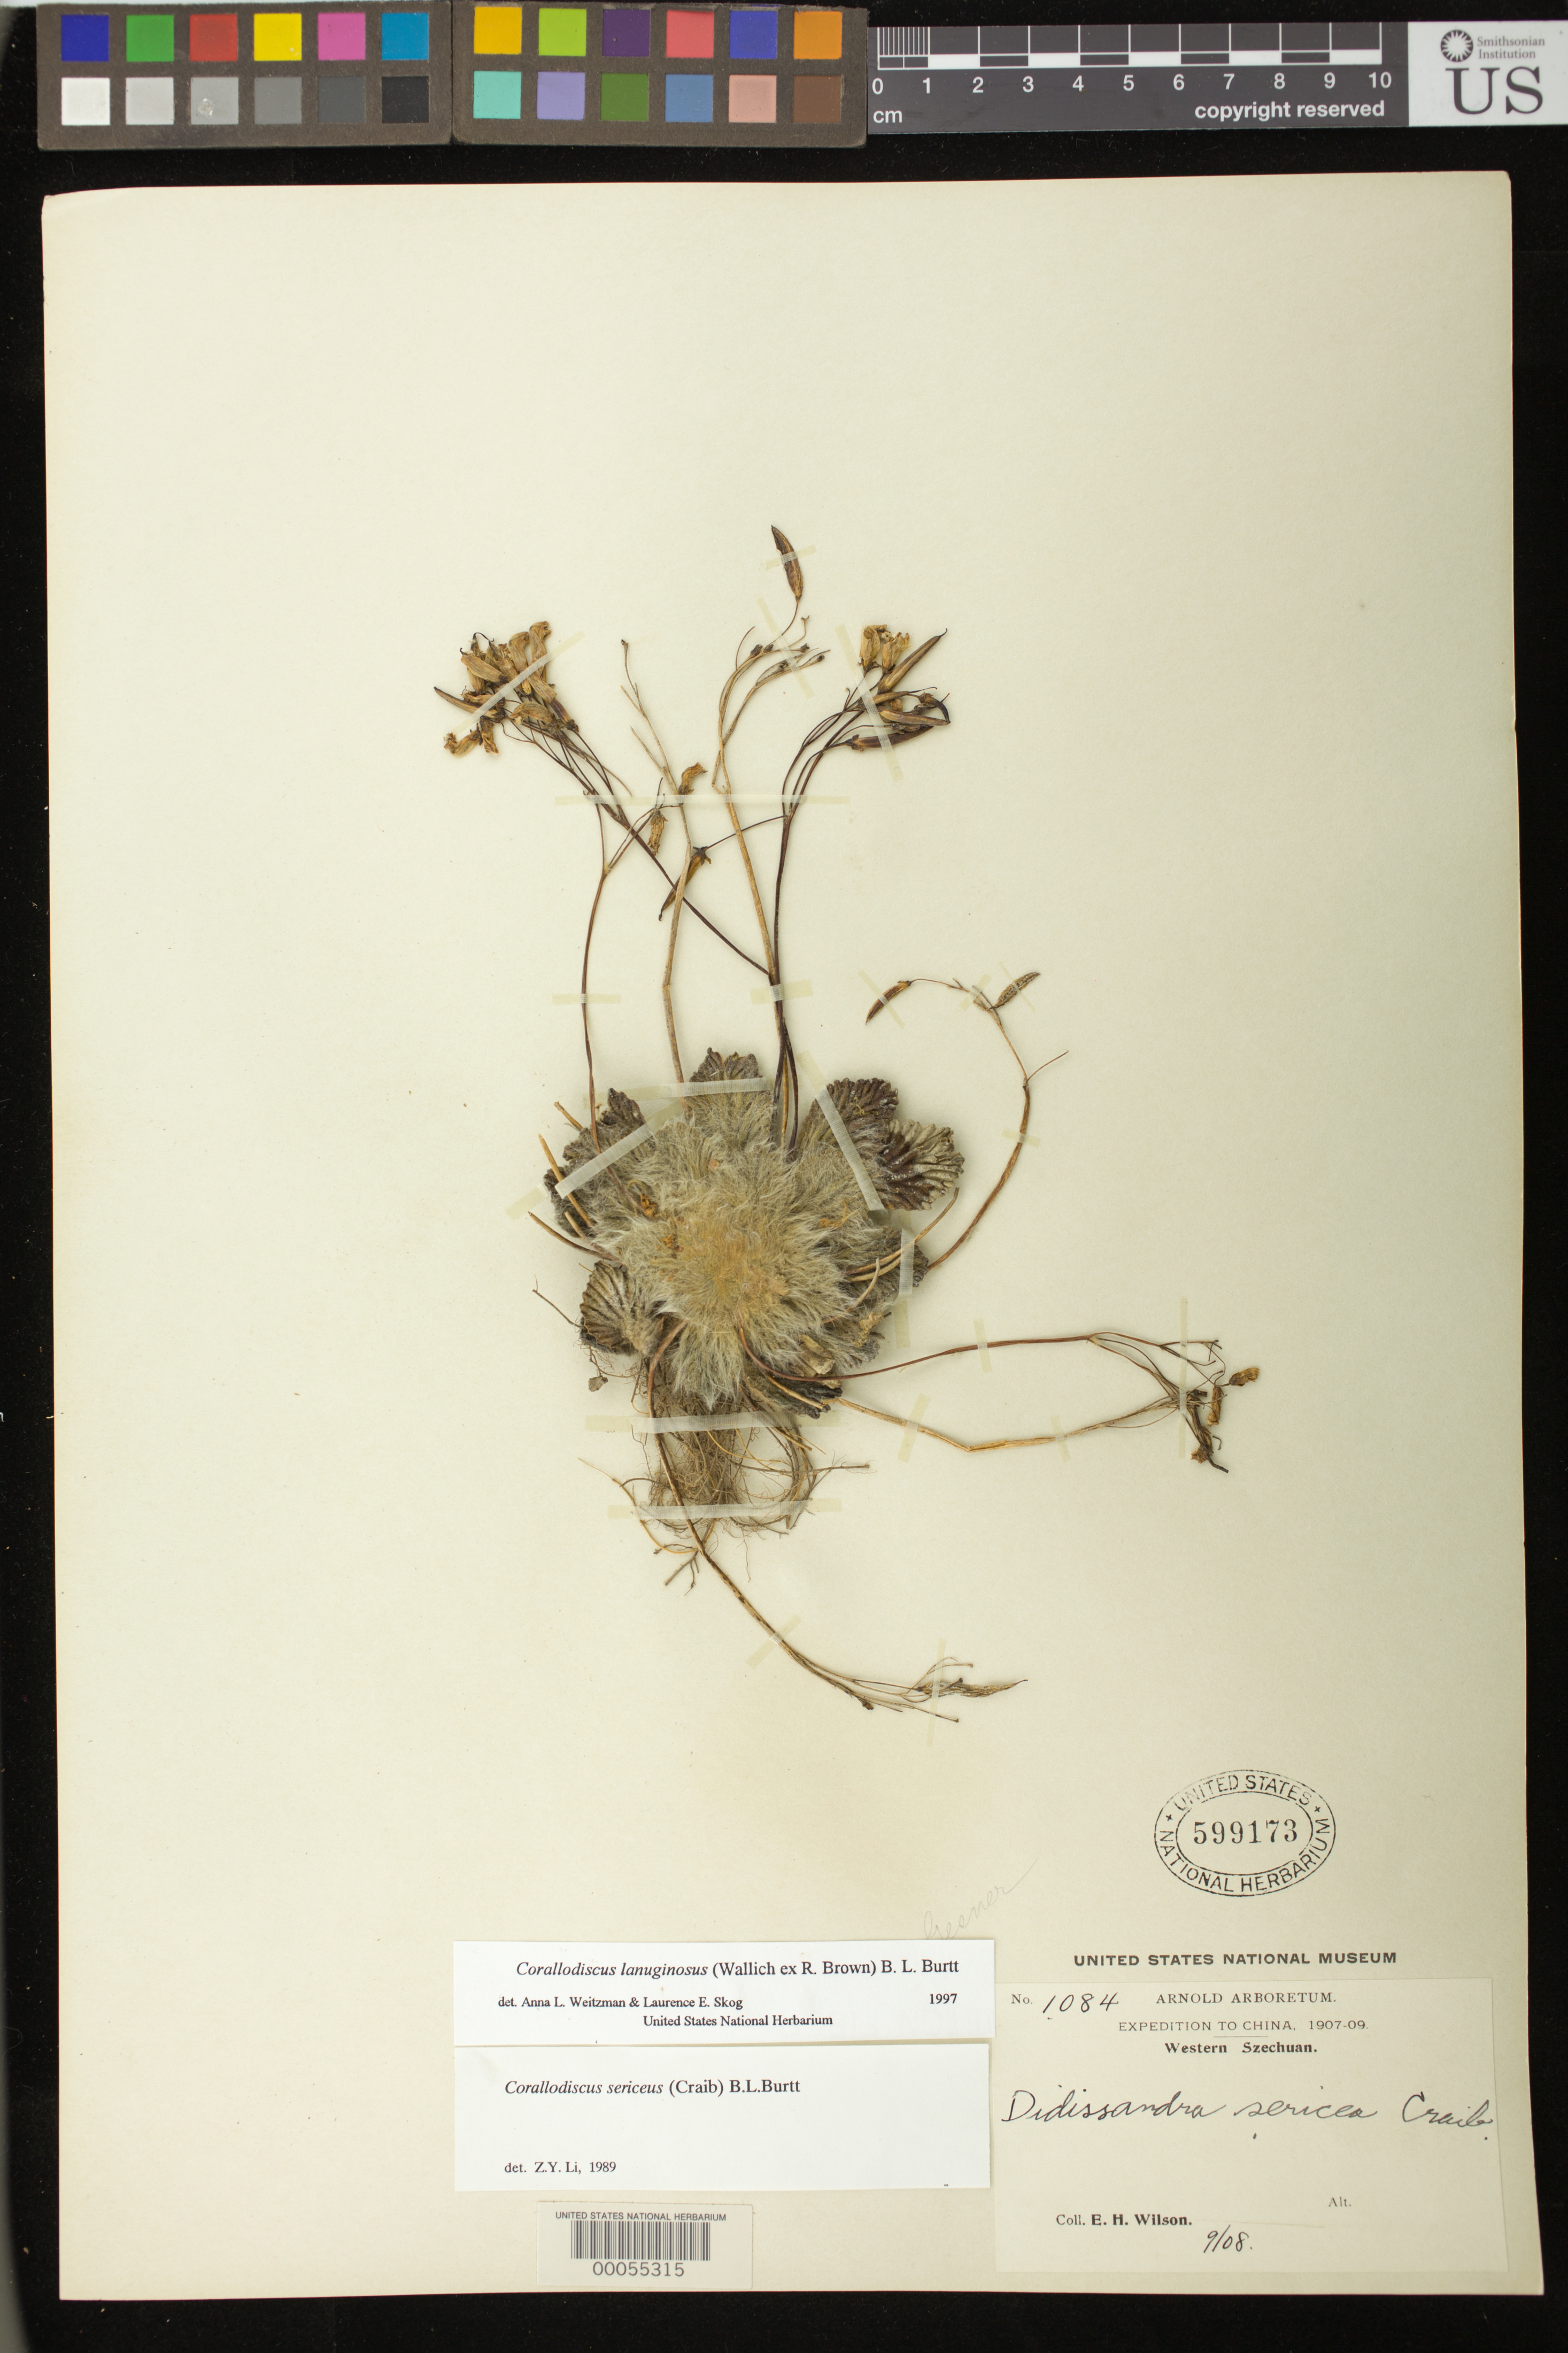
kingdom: Plantae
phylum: Tracheophyta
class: Magnoliopsida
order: Lamiales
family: Gesneriaceae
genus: Corallodiscus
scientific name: Corallodiscus sericeus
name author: (Craib) B.L. Burtt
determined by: Li, Z. Y.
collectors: E. H. Wilson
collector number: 1084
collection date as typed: Sep 1908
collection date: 1908-09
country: China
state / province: Sichuan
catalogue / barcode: US 599173